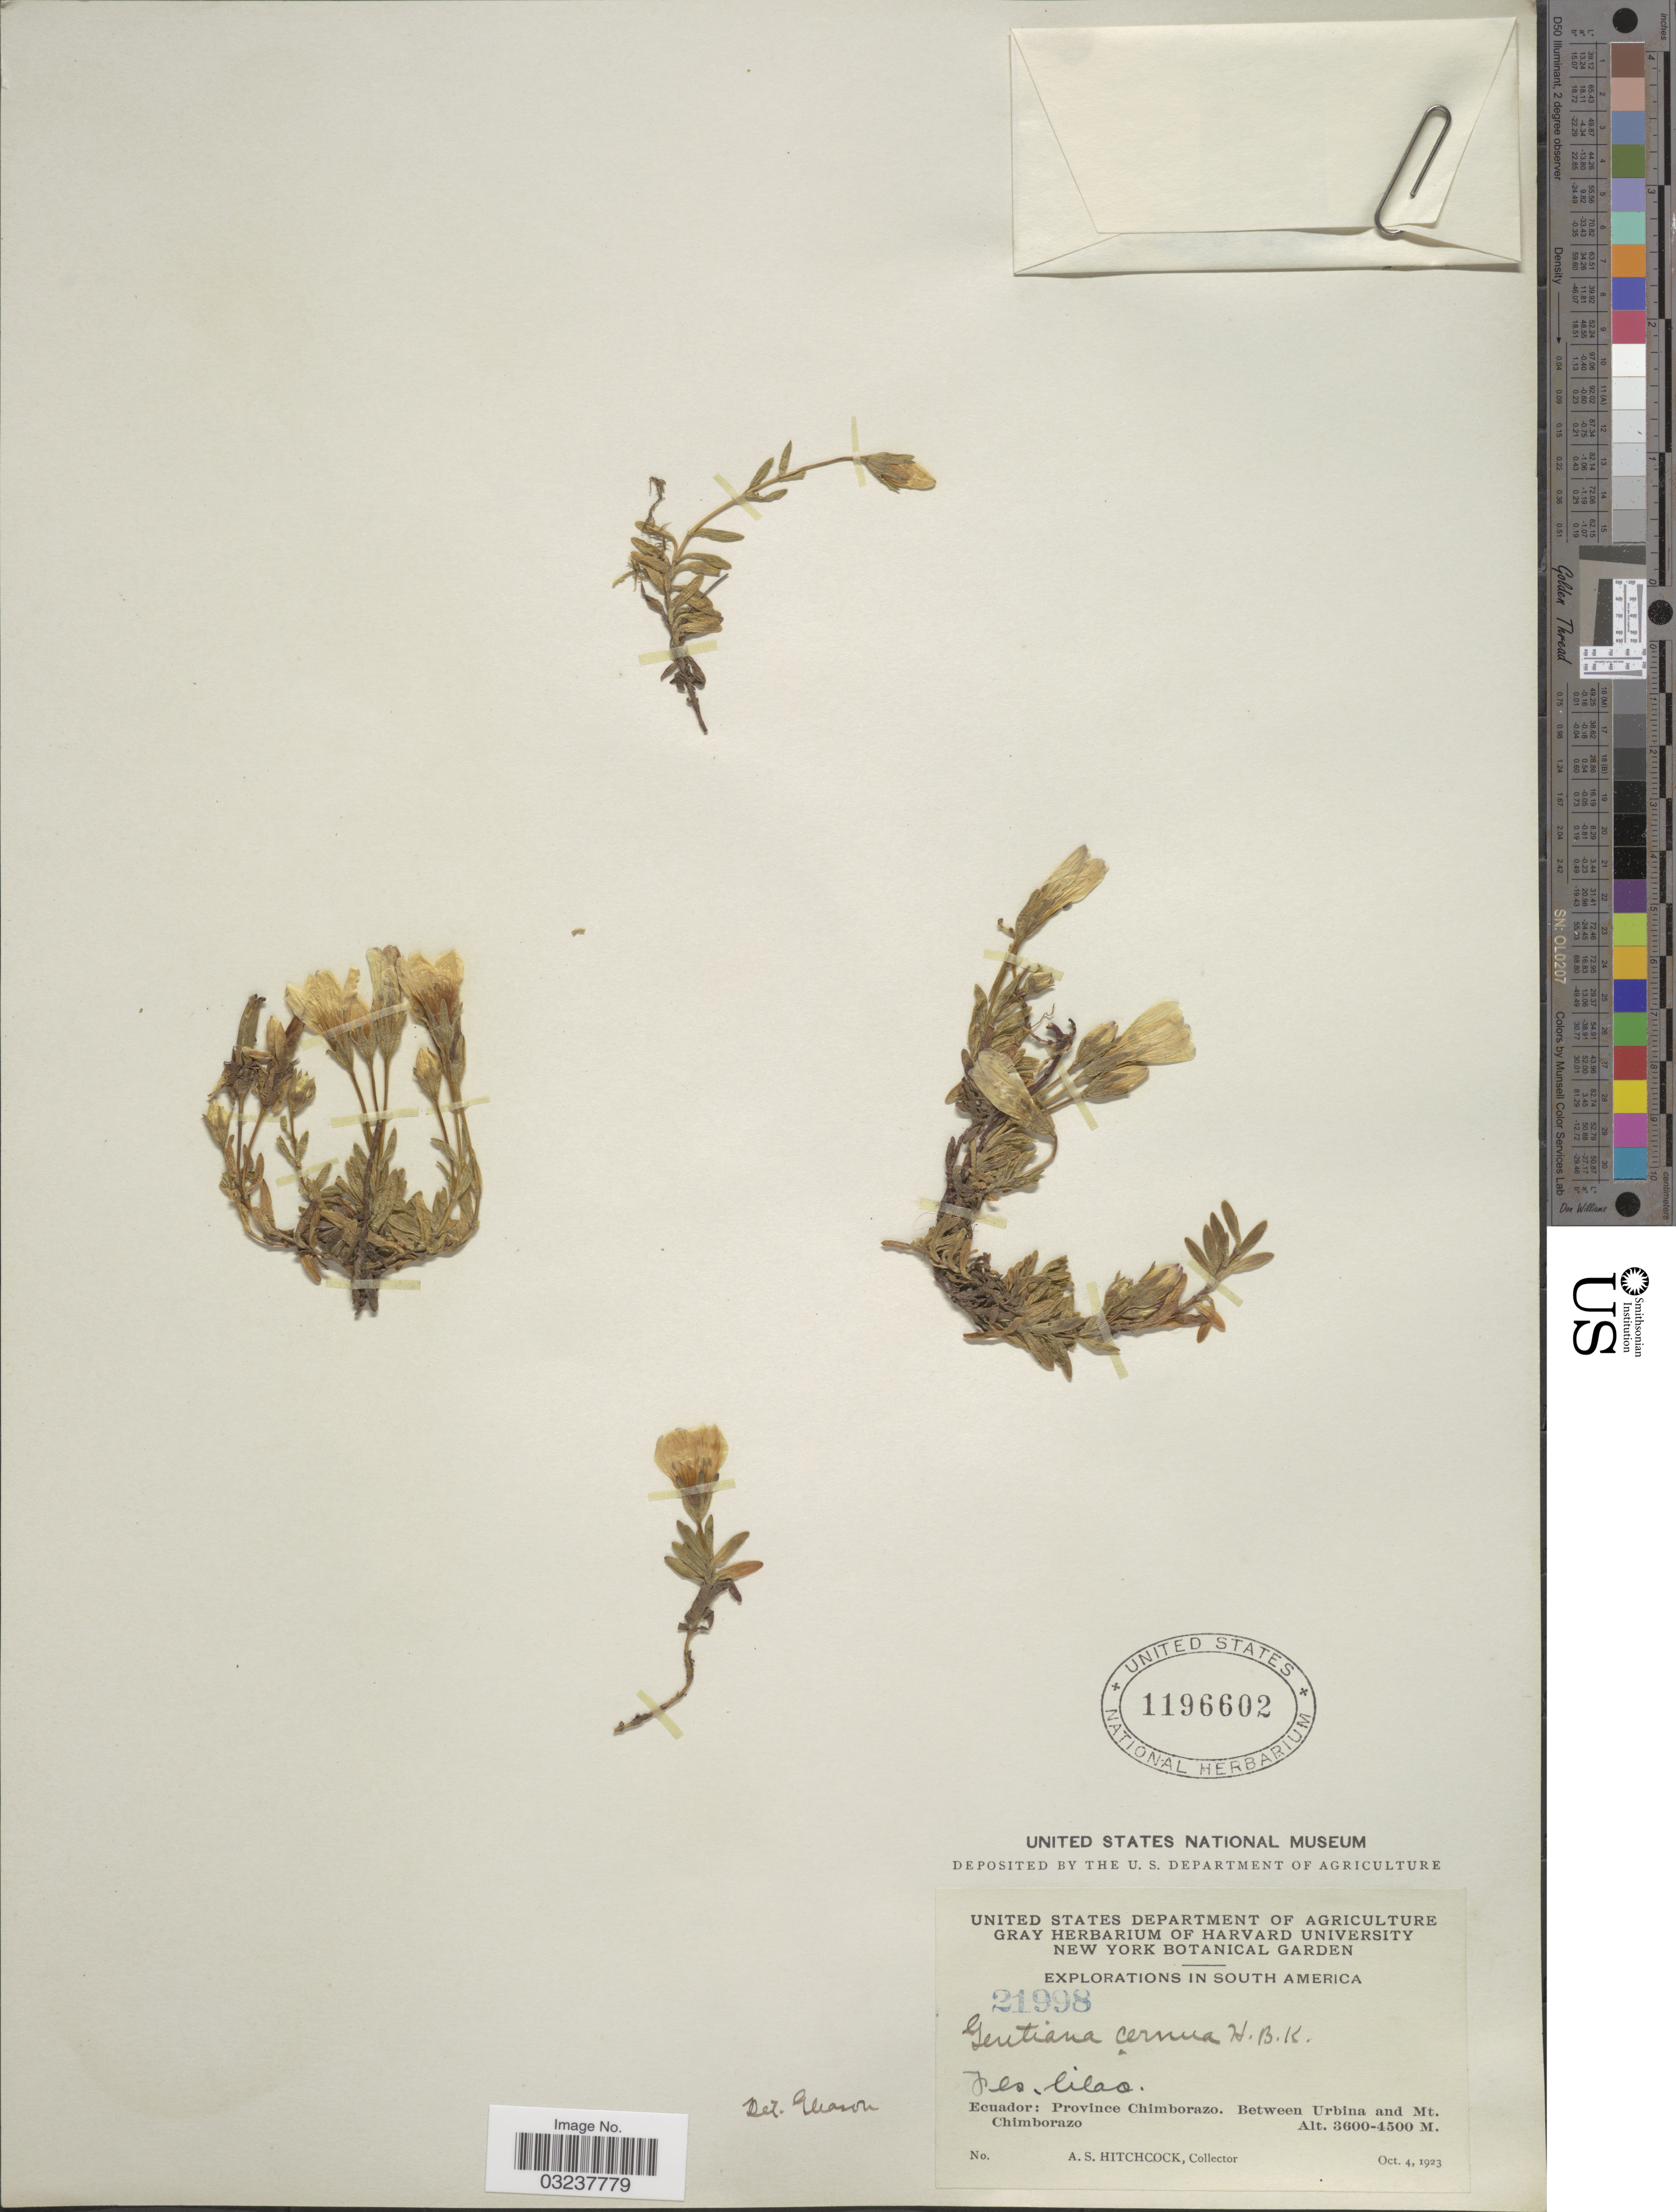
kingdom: Plantae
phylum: Tracheophyta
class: Magnoliopsida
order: Gentianales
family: Gentianaceae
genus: Gentianella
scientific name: Gentianella cernua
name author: (Kunth) Fabris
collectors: A. S. Hitchcock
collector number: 21998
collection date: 1923-10-04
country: Ecuador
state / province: Chimborazo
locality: Between Urbina and Mt. Chimborazo.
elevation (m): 3600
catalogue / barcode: US 1196602